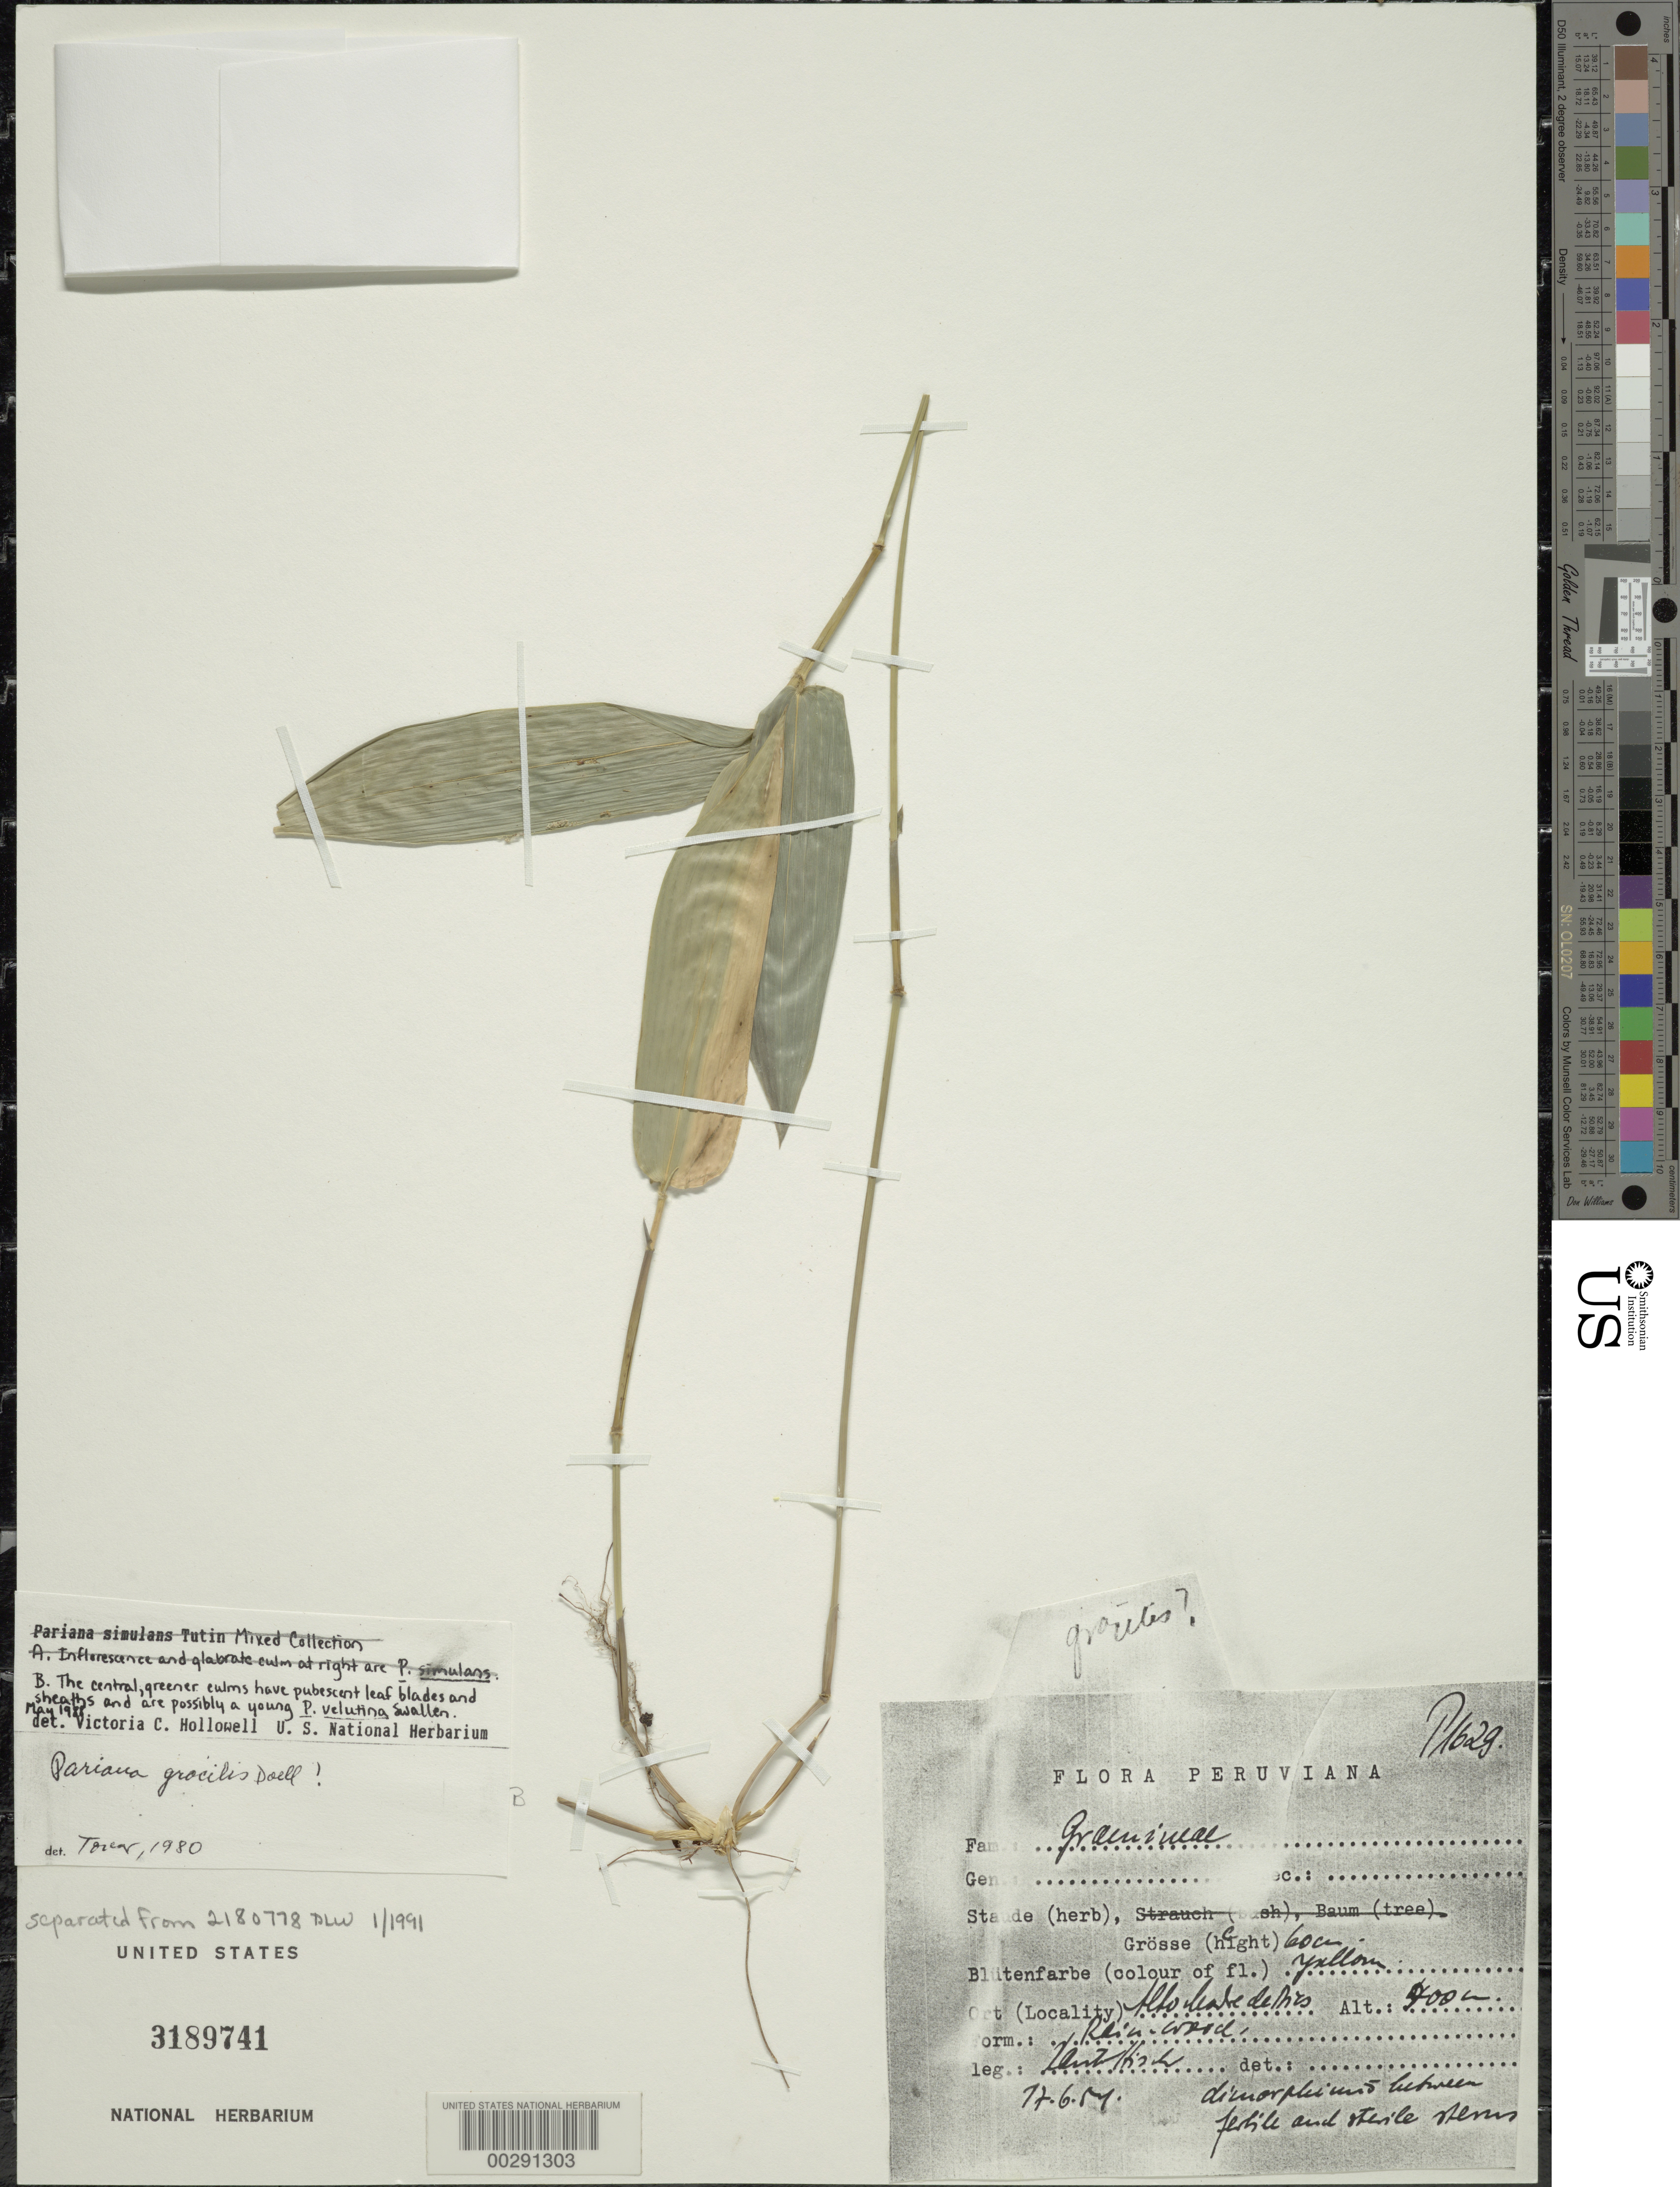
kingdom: Plantae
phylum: Tracheophyta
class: Liliopsida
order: Poales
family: Poaceae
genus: Pariana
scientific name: Pariana velutina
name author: Swallen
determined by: Hollowell, V. C., (USCH)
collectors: W. Rauh & G. Hirsch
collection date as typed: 17 Jun 1951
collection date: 1951-06-17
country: Peru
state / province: San Martín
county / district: Mariscal Cáceres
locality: Rio Huallaga, margen Derecha del; Balsa Probana; dtto. Tocache Nuevo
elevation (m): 400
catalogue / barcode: US 3189741